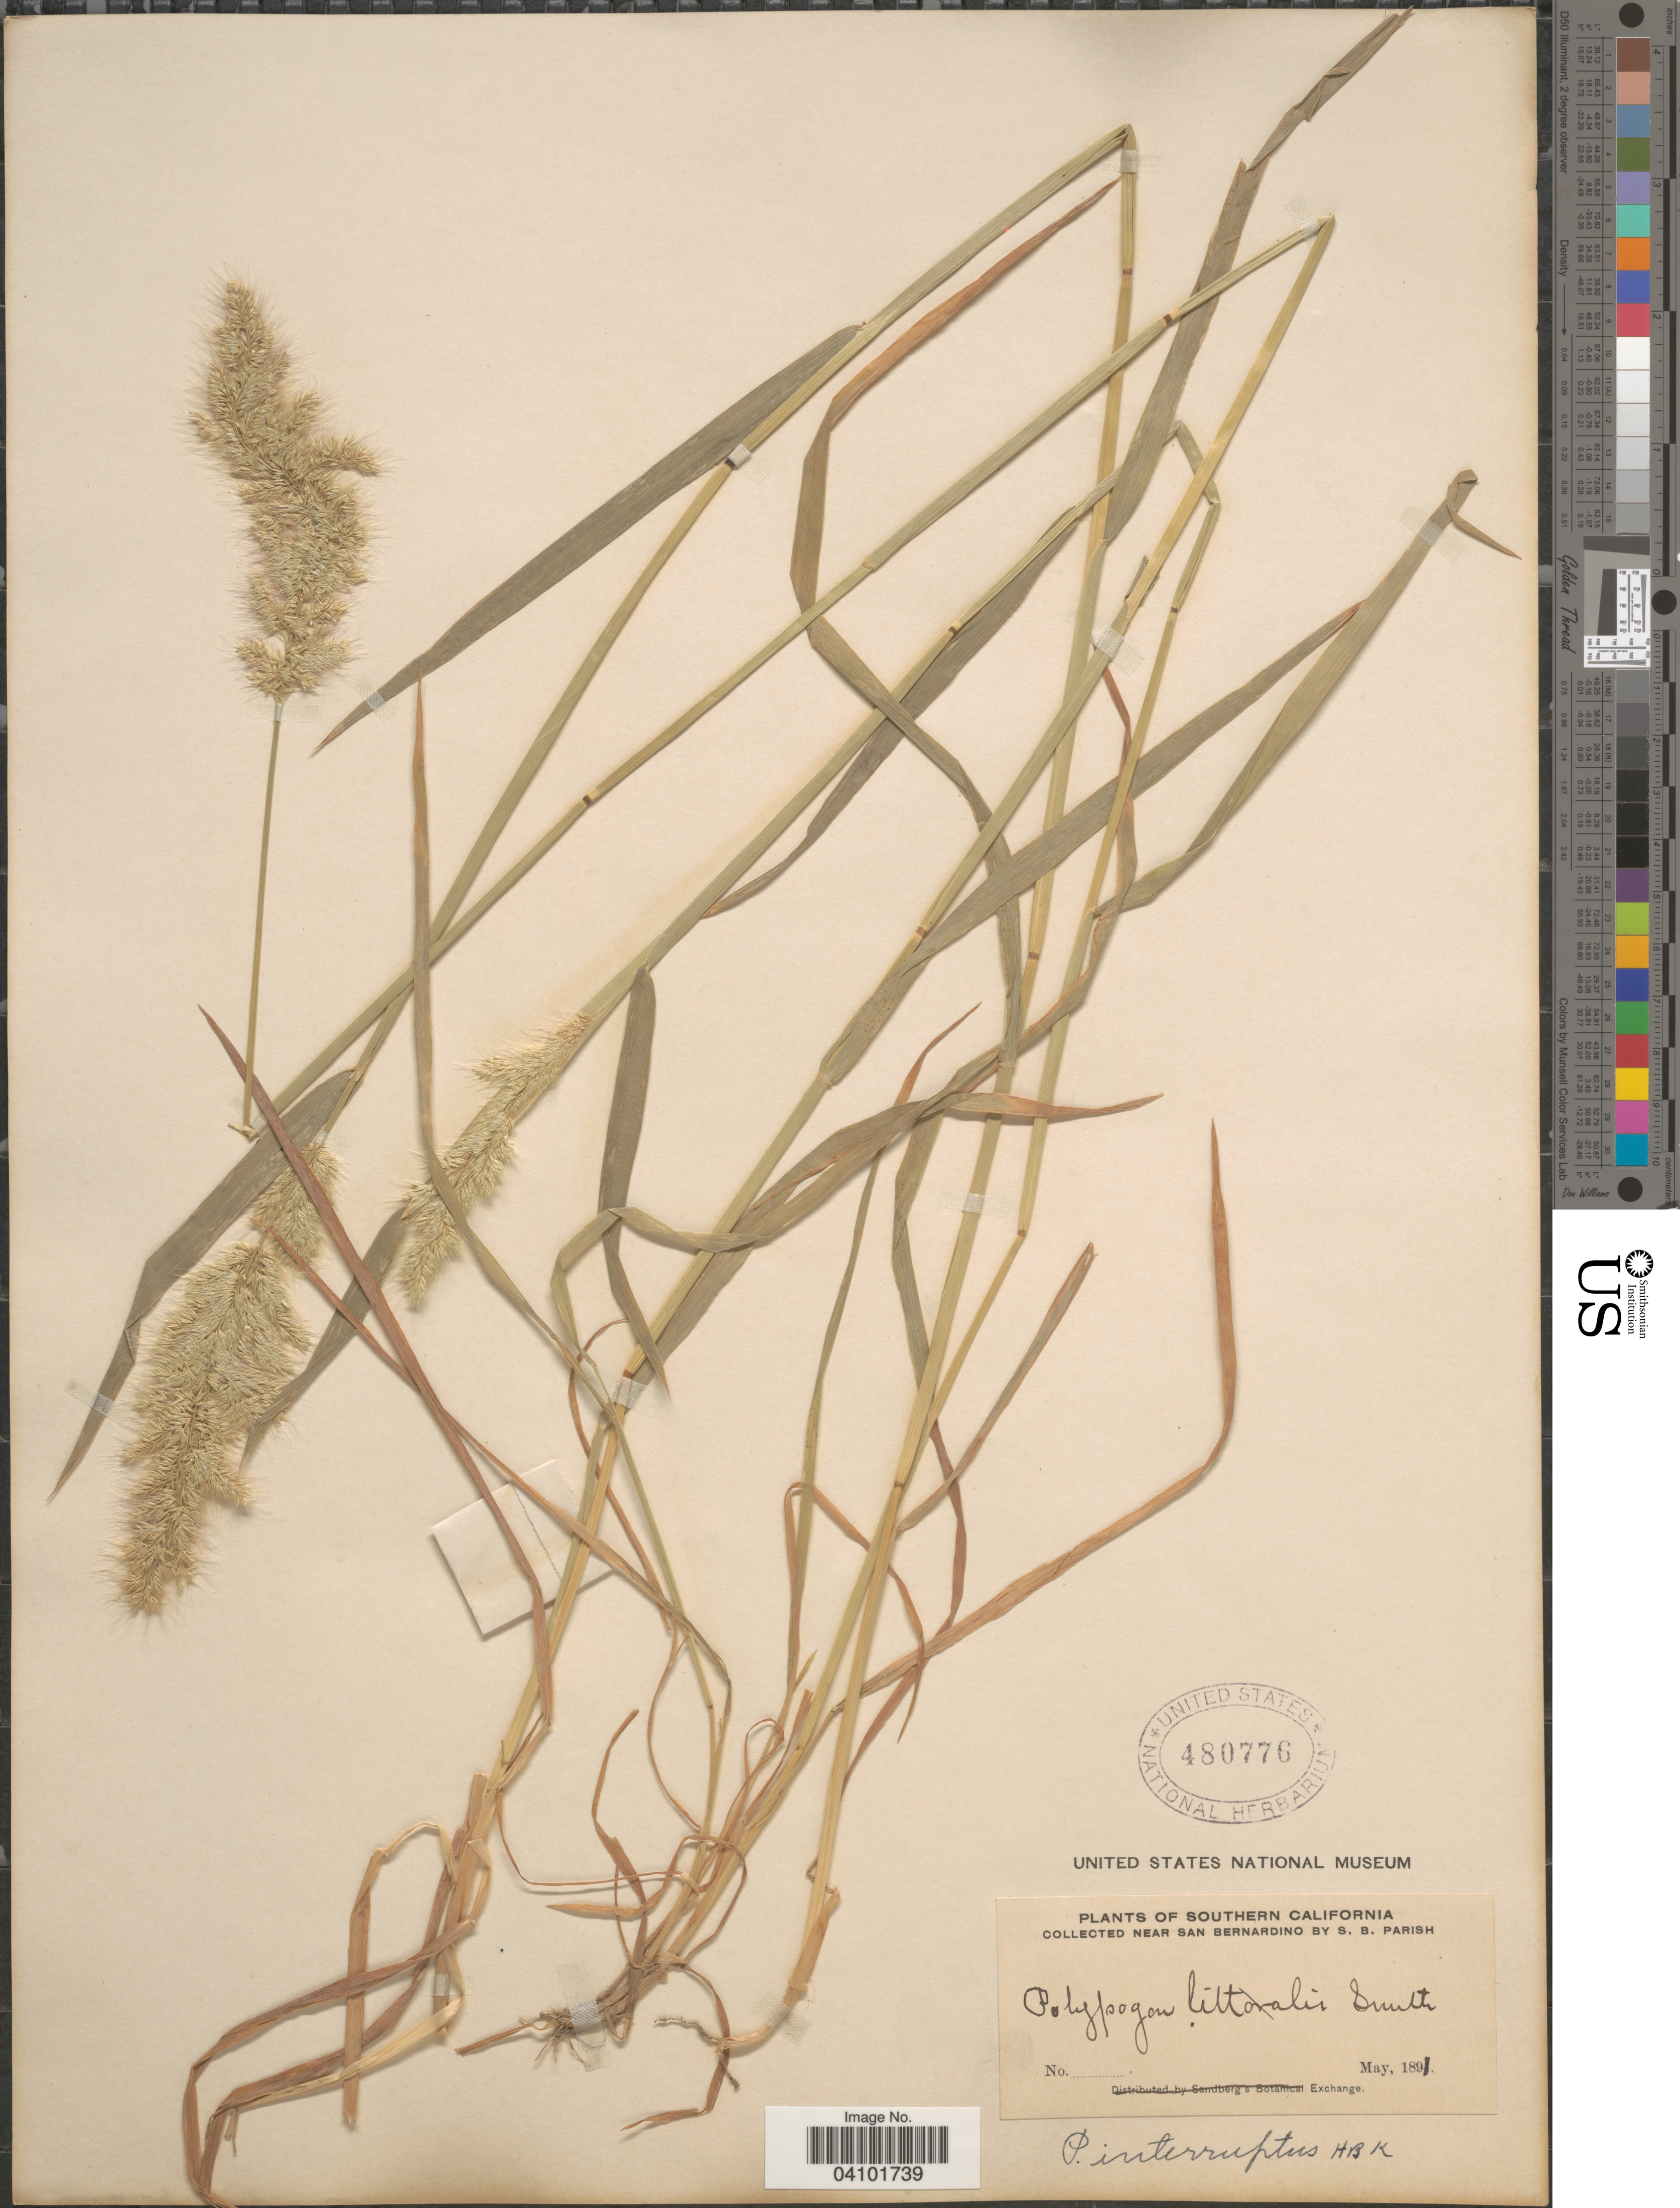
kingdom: Plantae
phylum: Tracheophyta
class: Liliopsida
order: Poales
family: Poaceae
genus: Polypogon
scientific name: Polypogon australis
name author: Brongn.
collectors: S. B. Parish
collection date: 1891-05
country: United States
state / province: California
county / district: San Bernardino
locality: Southern California. Near San Bernardino.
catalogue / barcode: US 480776